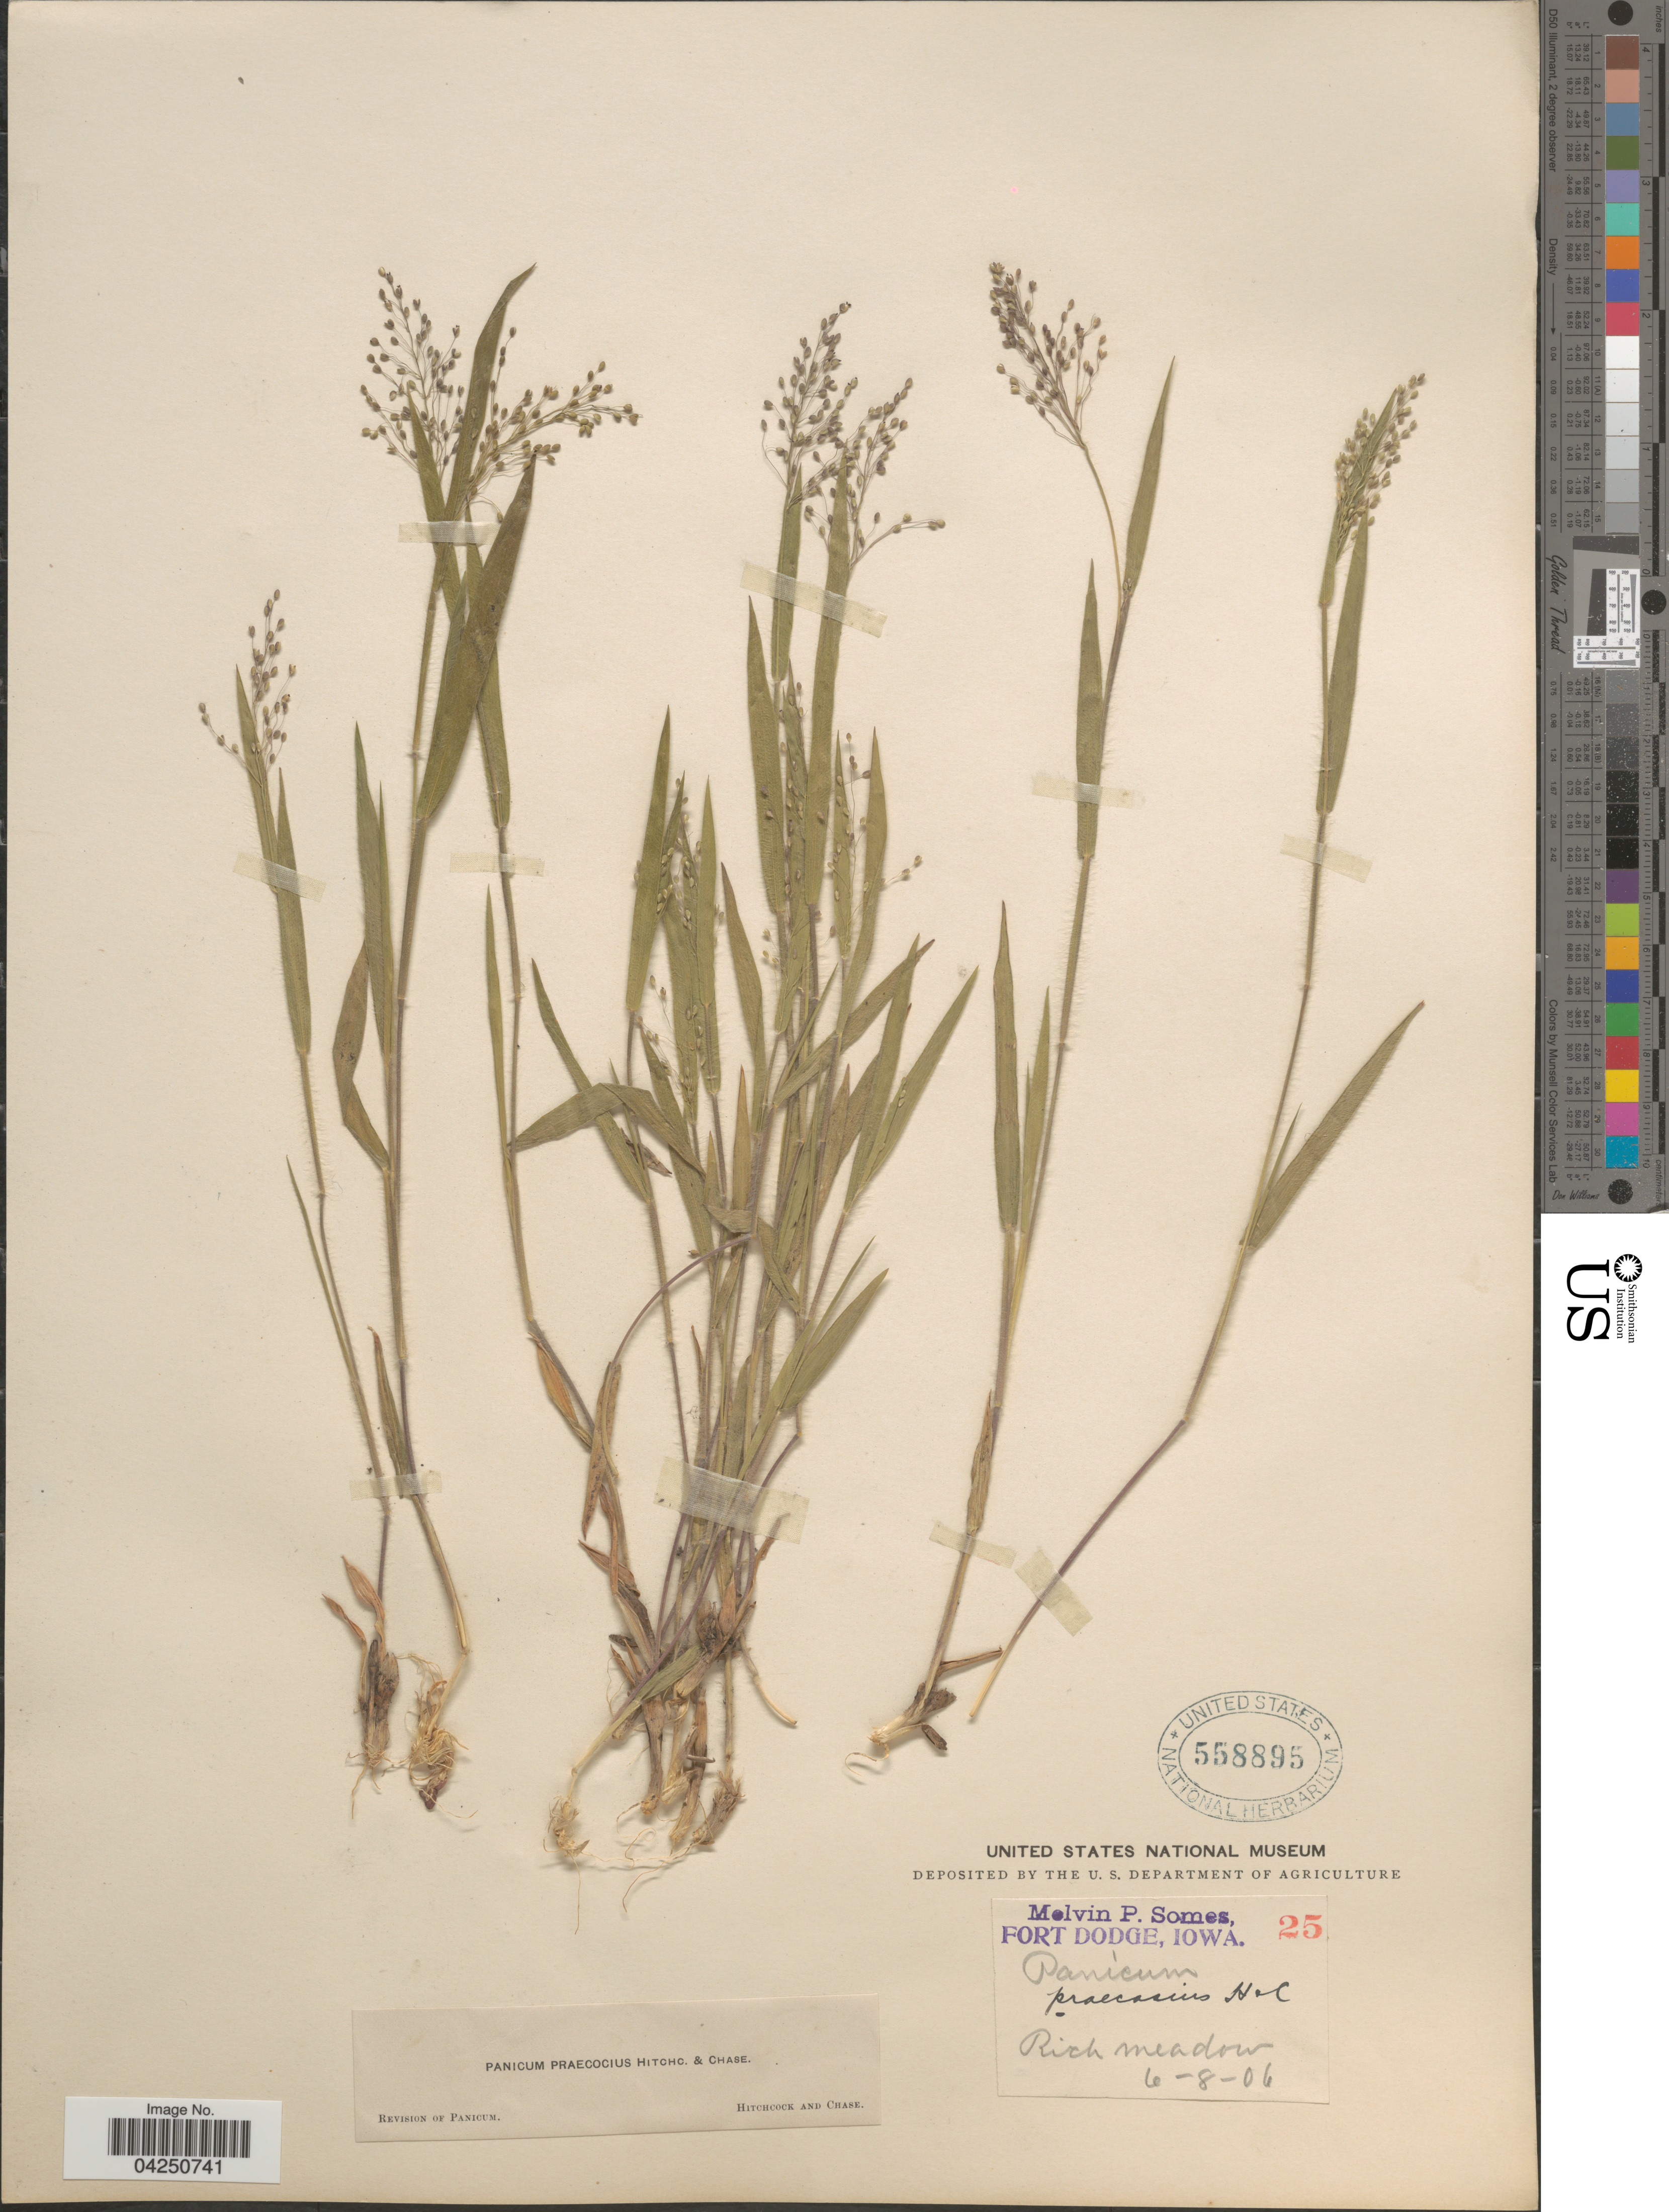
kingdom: Plantae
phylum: Tracheophyta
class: Liliopsida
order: Poales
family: Poaceae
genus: Dichanthelium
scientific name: Dichanthelium acuminatum var. acuminatum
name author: (Sw.) Gould & C.A. Clark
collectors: M. Somes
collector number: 25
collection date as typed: Transcribed d/m/y: 8/6/6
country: United States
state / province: Iowa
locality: Fort Dodge. Rich meadow.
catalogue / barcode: US 558895